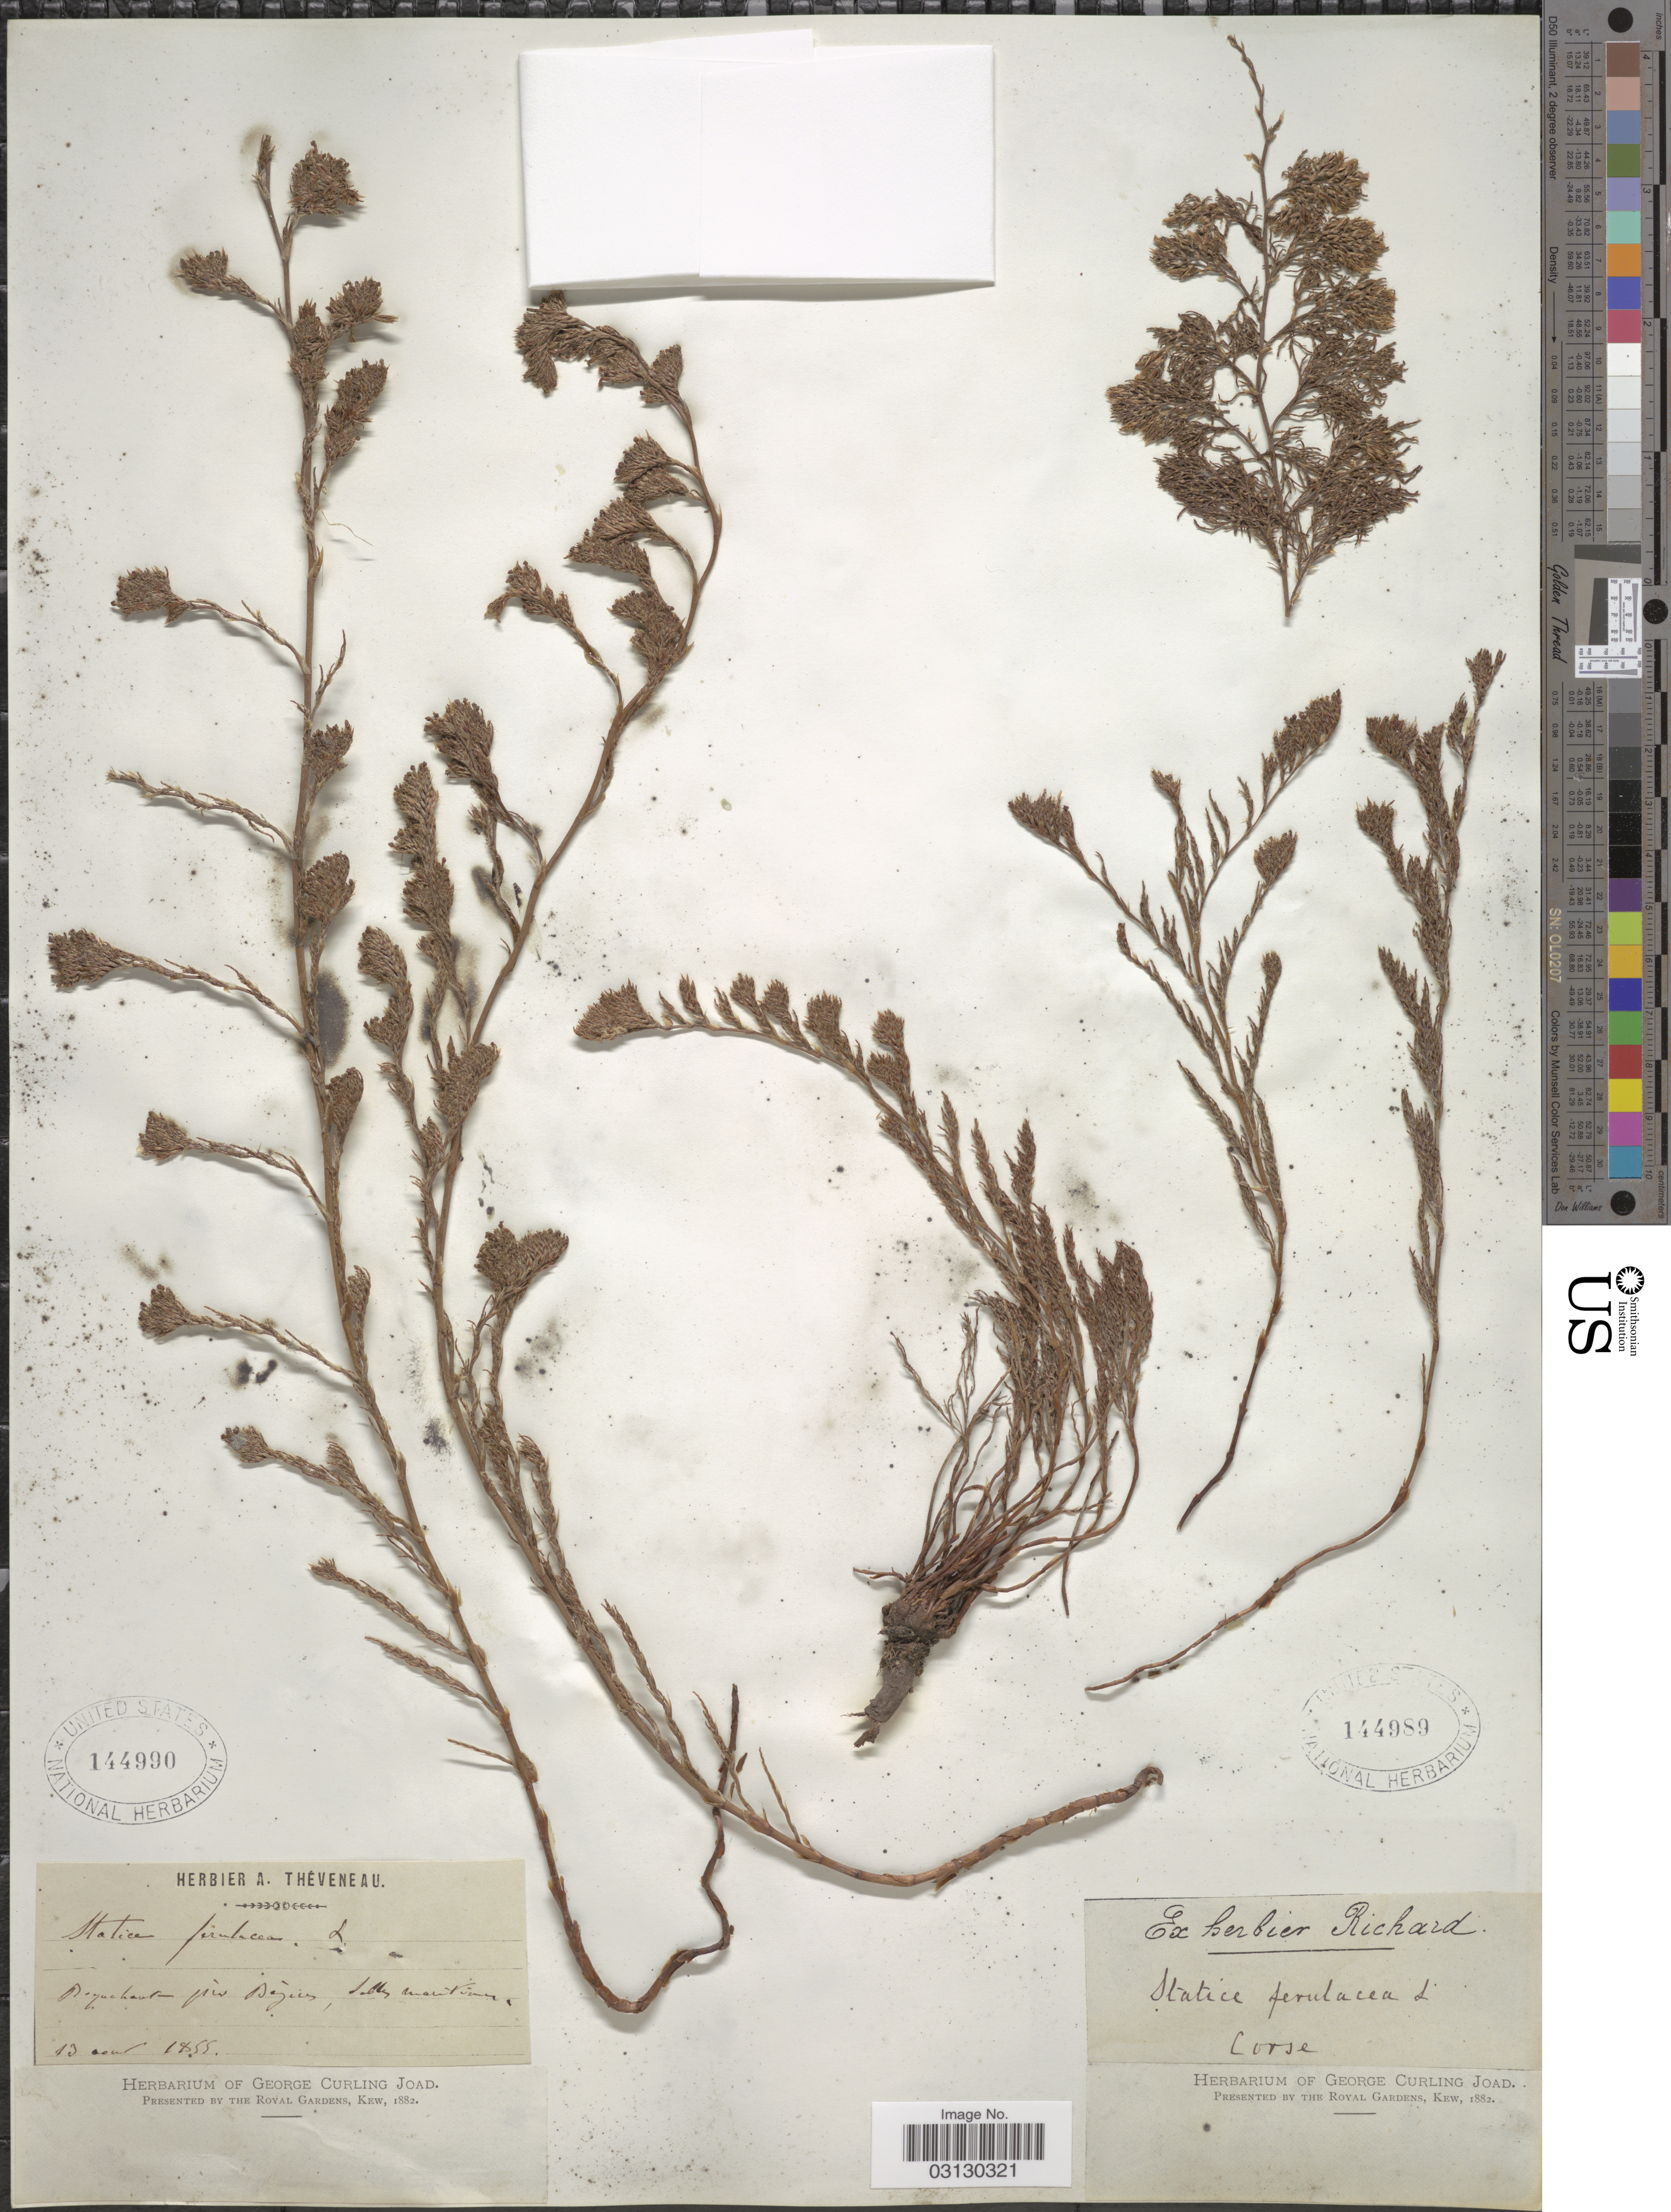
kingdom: Plantae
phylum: Tracheophyta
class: Magnoliopsida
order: Caryophyllales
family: Plumbaginaceae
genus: Myriolimon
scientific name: Myriolimon ferulaceum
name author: (L.) Lledó et al.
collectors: ex herb. Richard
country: France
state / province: Corsica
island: Corse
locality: Corse.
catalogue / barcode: US 144989-2